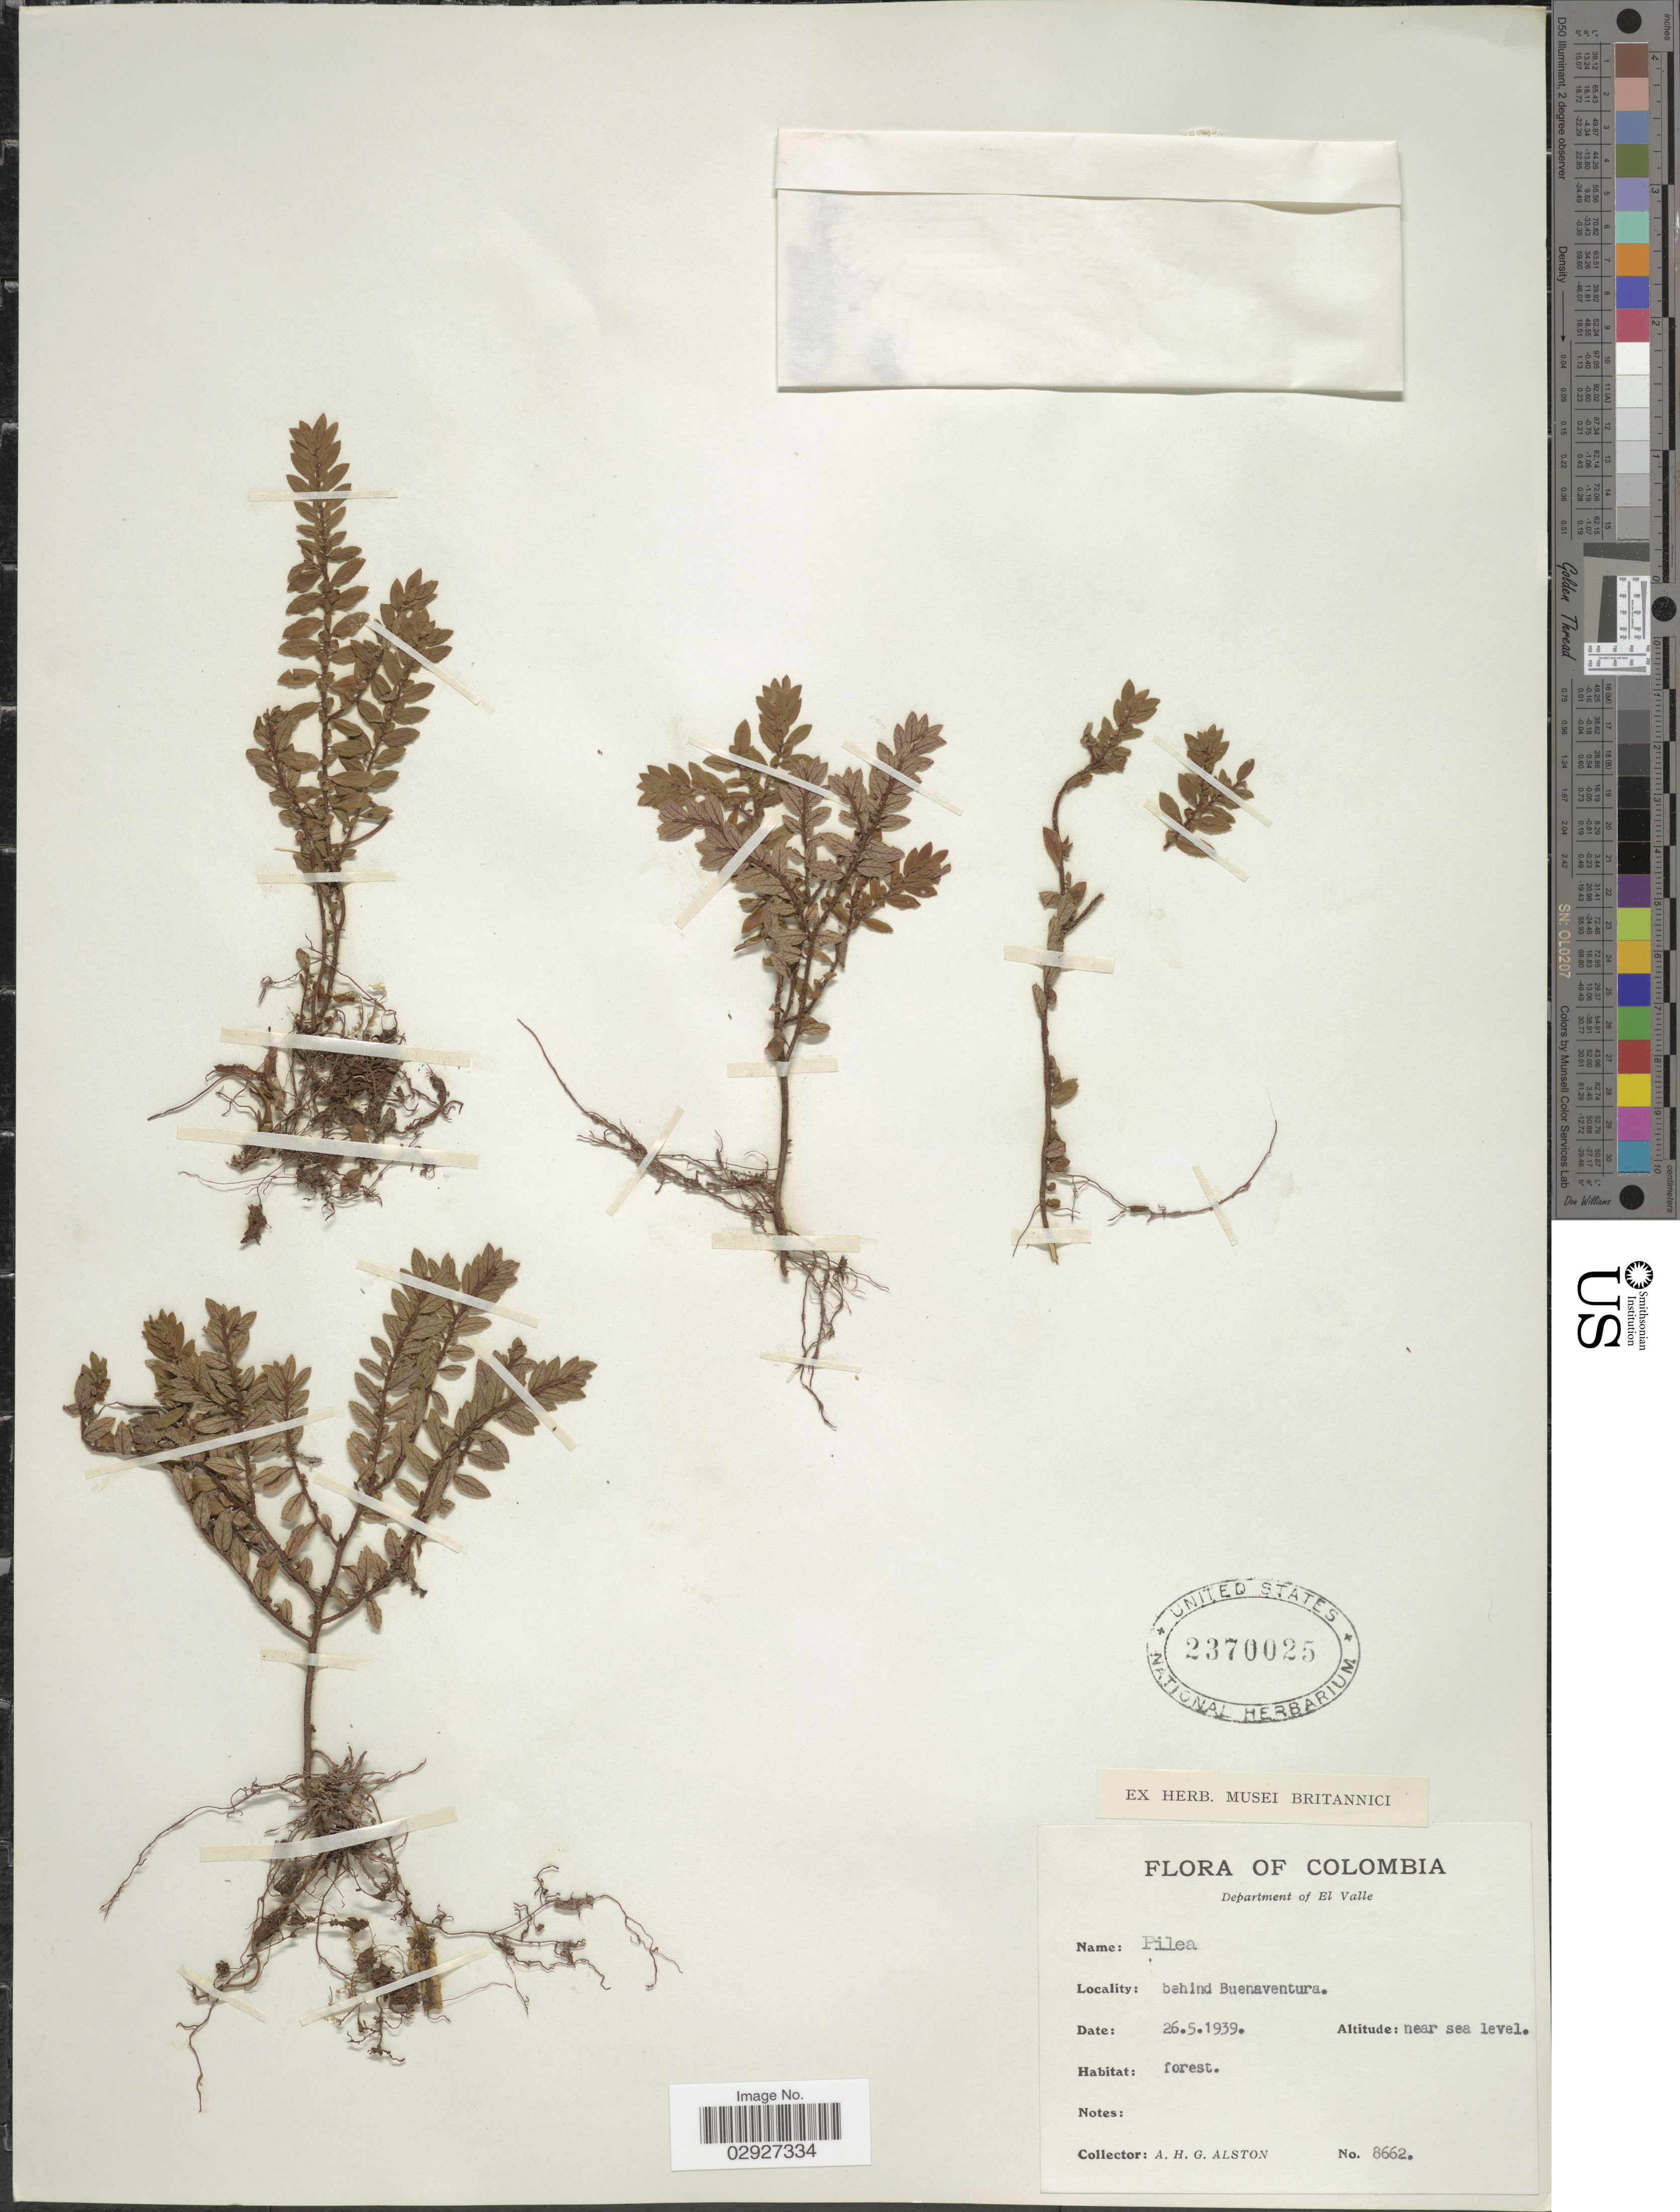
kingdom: Plantae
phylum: Tracheophyta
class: Magnoliopsida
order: Myrtales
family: Melastomataceae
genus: Triolena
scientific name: Triolena pileoides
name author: (Triana) Wurdack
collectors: A. H. Alston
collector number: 8662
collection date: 1939-05-26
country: Colombia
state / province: Valle del Cauca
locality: Department of El Valle, behind Buenaventura.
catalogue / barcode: US 2370025